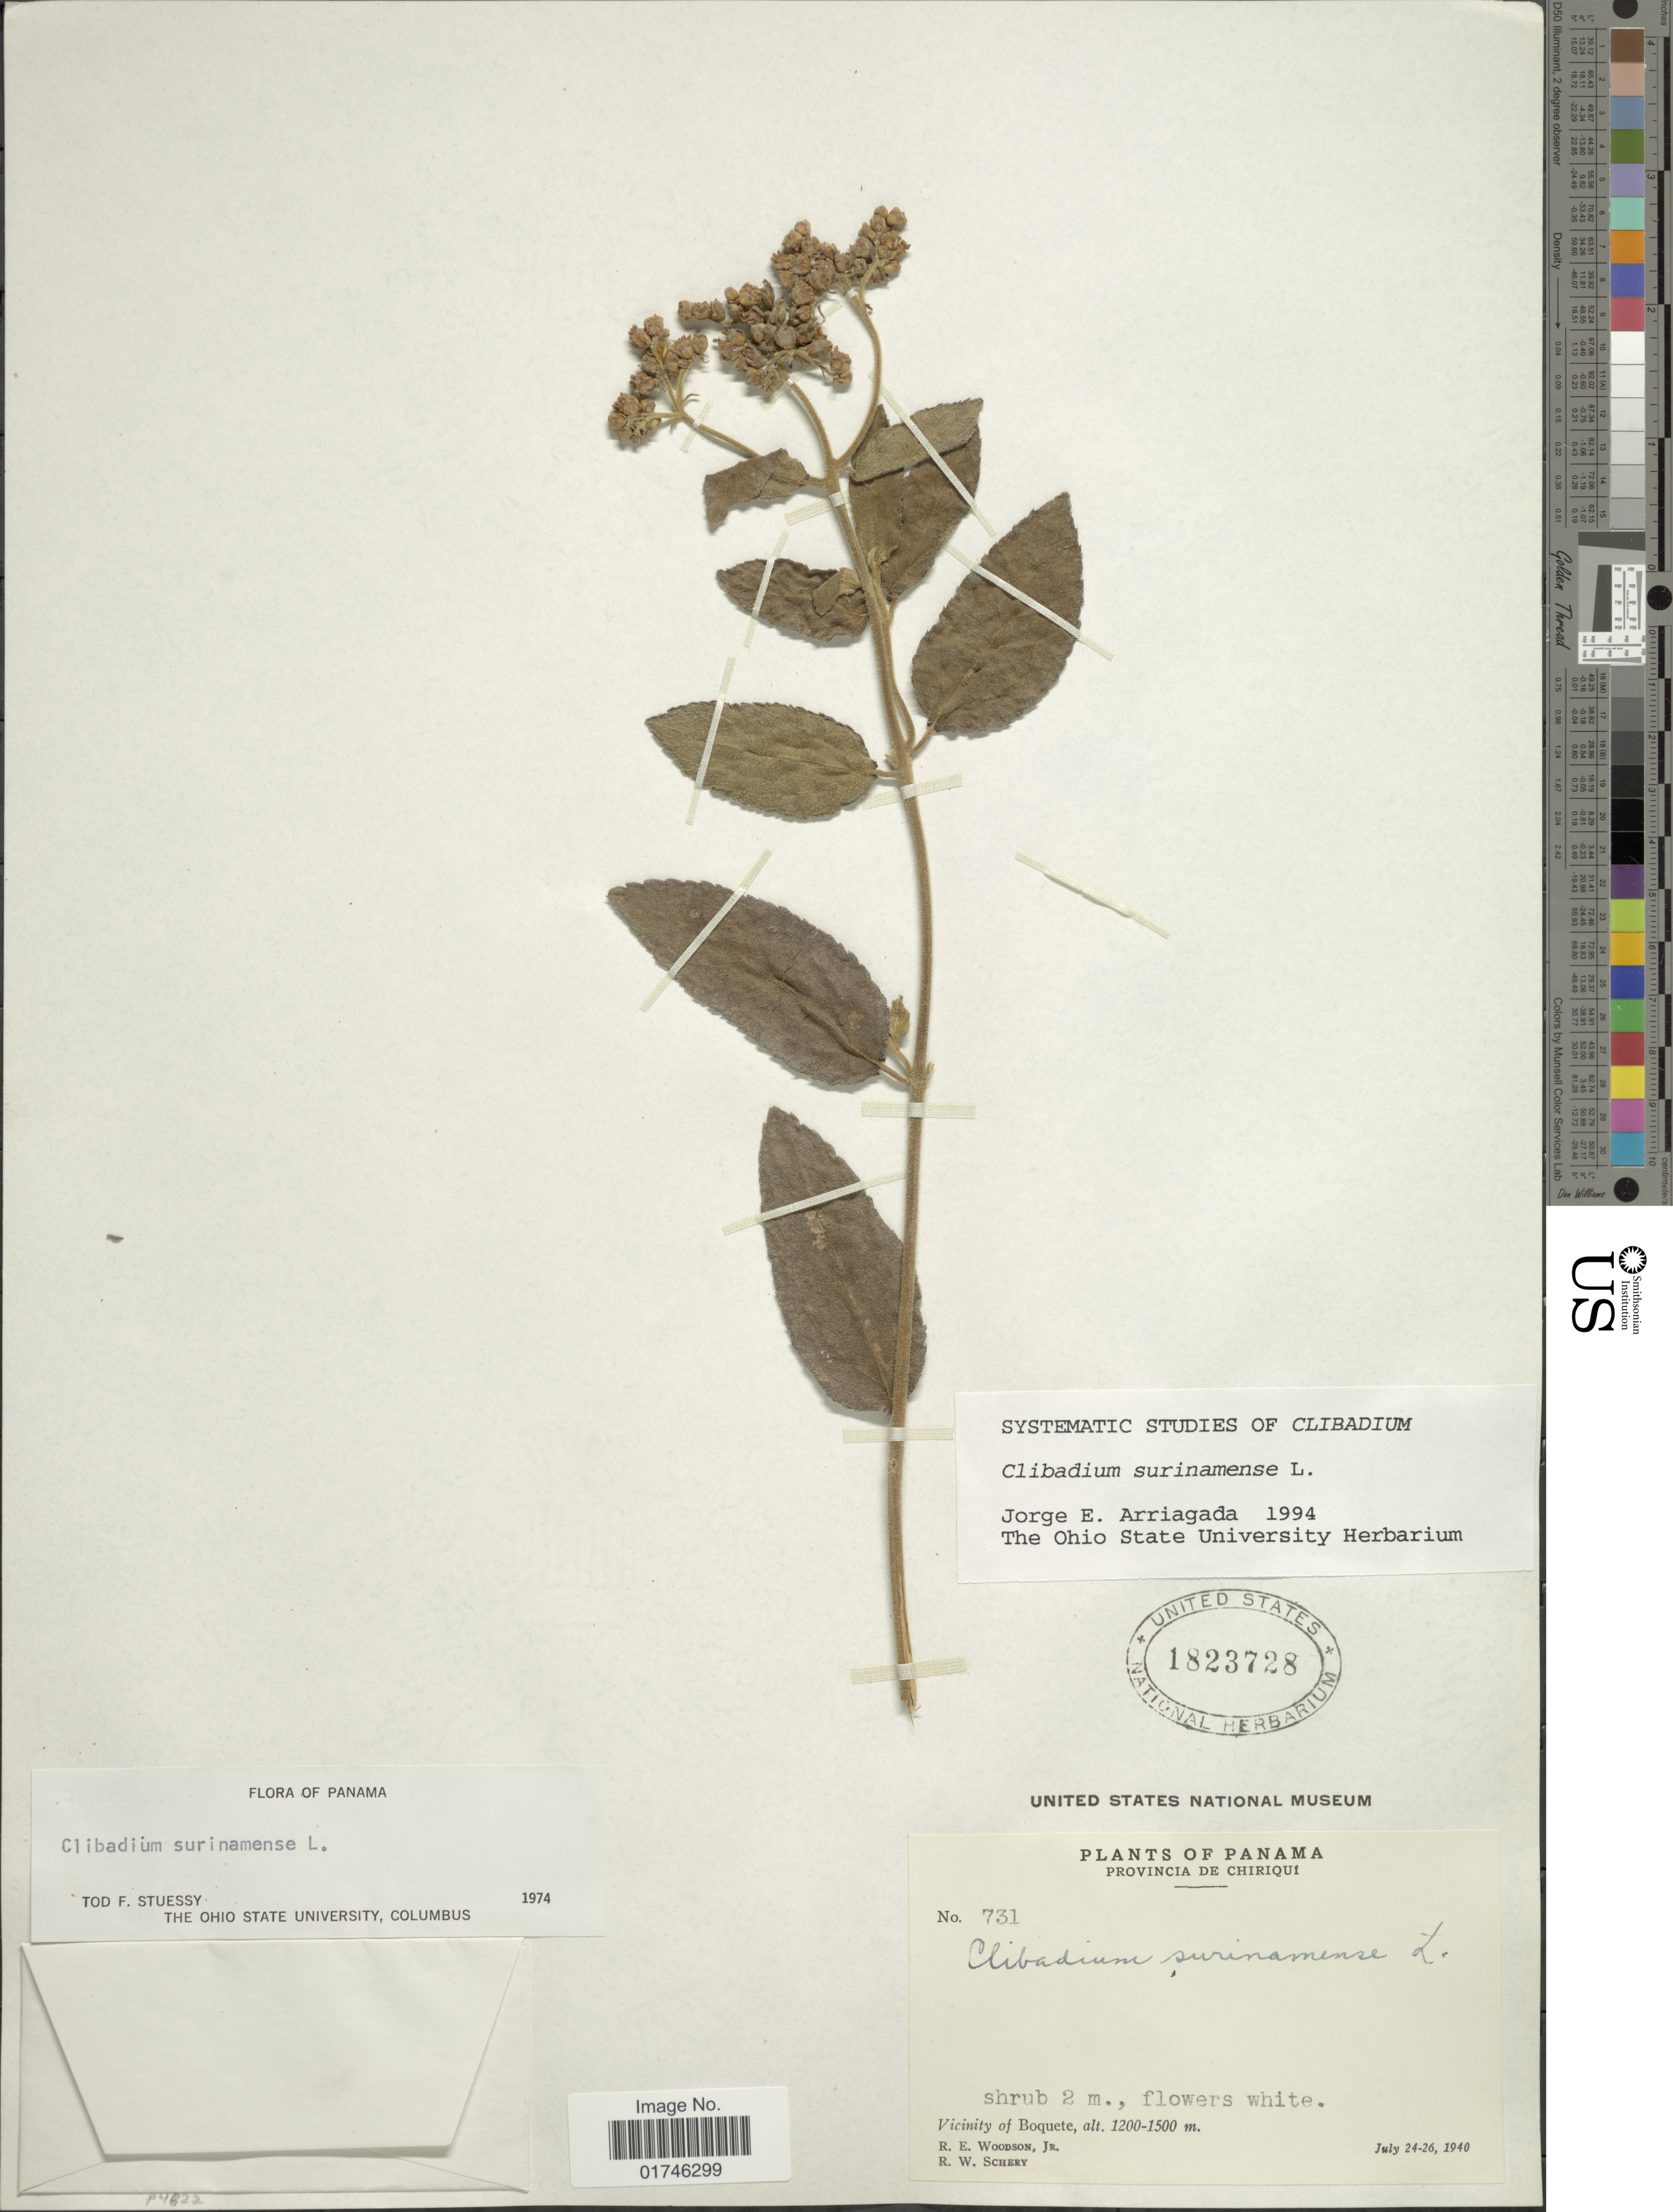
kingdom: Plantae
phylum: Tracheophyta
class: Magnoliopsida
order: Asterales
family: Asteraceae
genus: Clibadium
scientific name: Clibadium surinamense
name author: L.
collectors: R. E. Woodson & R. W. Schery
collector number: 731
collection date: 1940-07-24/1940-07-26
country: Panama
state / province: Chiriqui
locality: Provincia de Chiriqui. Vicinity of Boquete,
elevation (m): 1200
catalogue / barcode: US 1823728